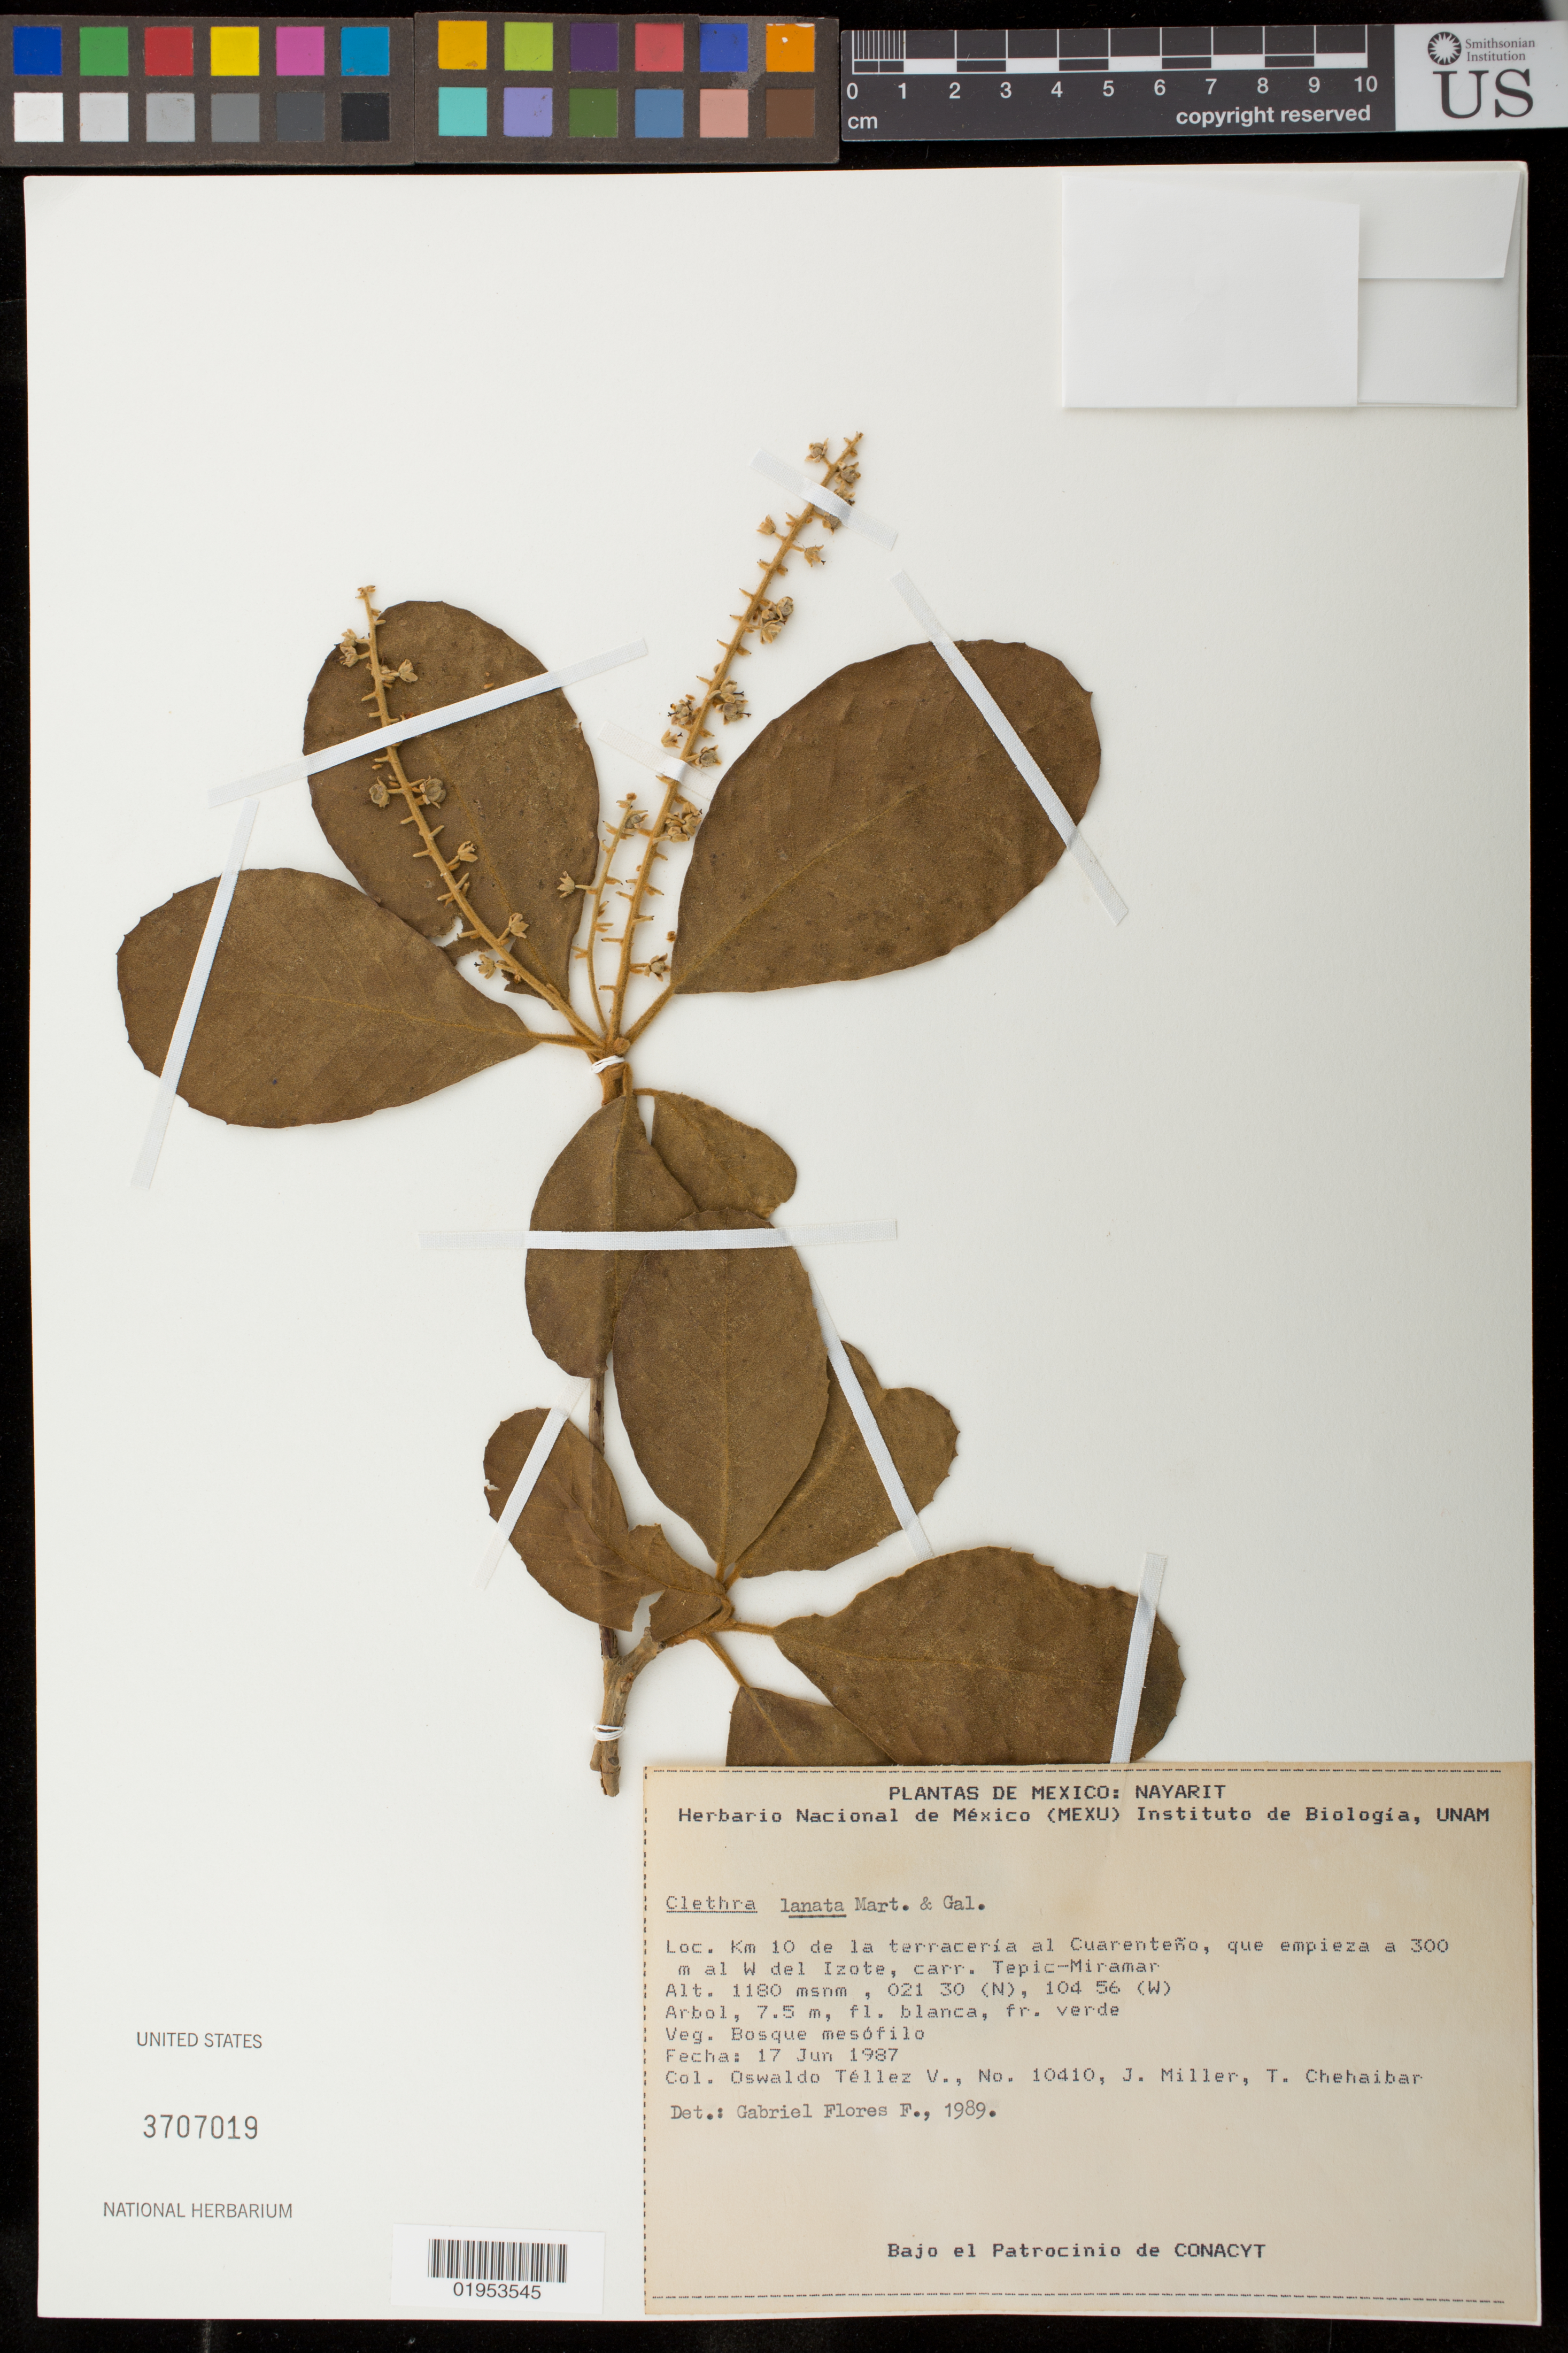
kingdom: Plantae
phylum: Tracheophyta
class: Magnoliopsida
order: Ericales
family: Clethraceae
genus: Clethra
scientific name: Clethra lanata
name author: M. Martens & Galeotti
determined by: Flores F., G.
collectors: O. Téllez V., J. Miller & T. Chehaibar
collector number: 10410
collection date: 1989-06-17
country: Mexico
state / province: Nayarit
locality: km. 10 de la terracería al Cuarenteño, que empieza a 300 m. al W del Izote, carr. Tepic-Miramar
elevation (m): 1180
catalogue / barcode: US 3707019